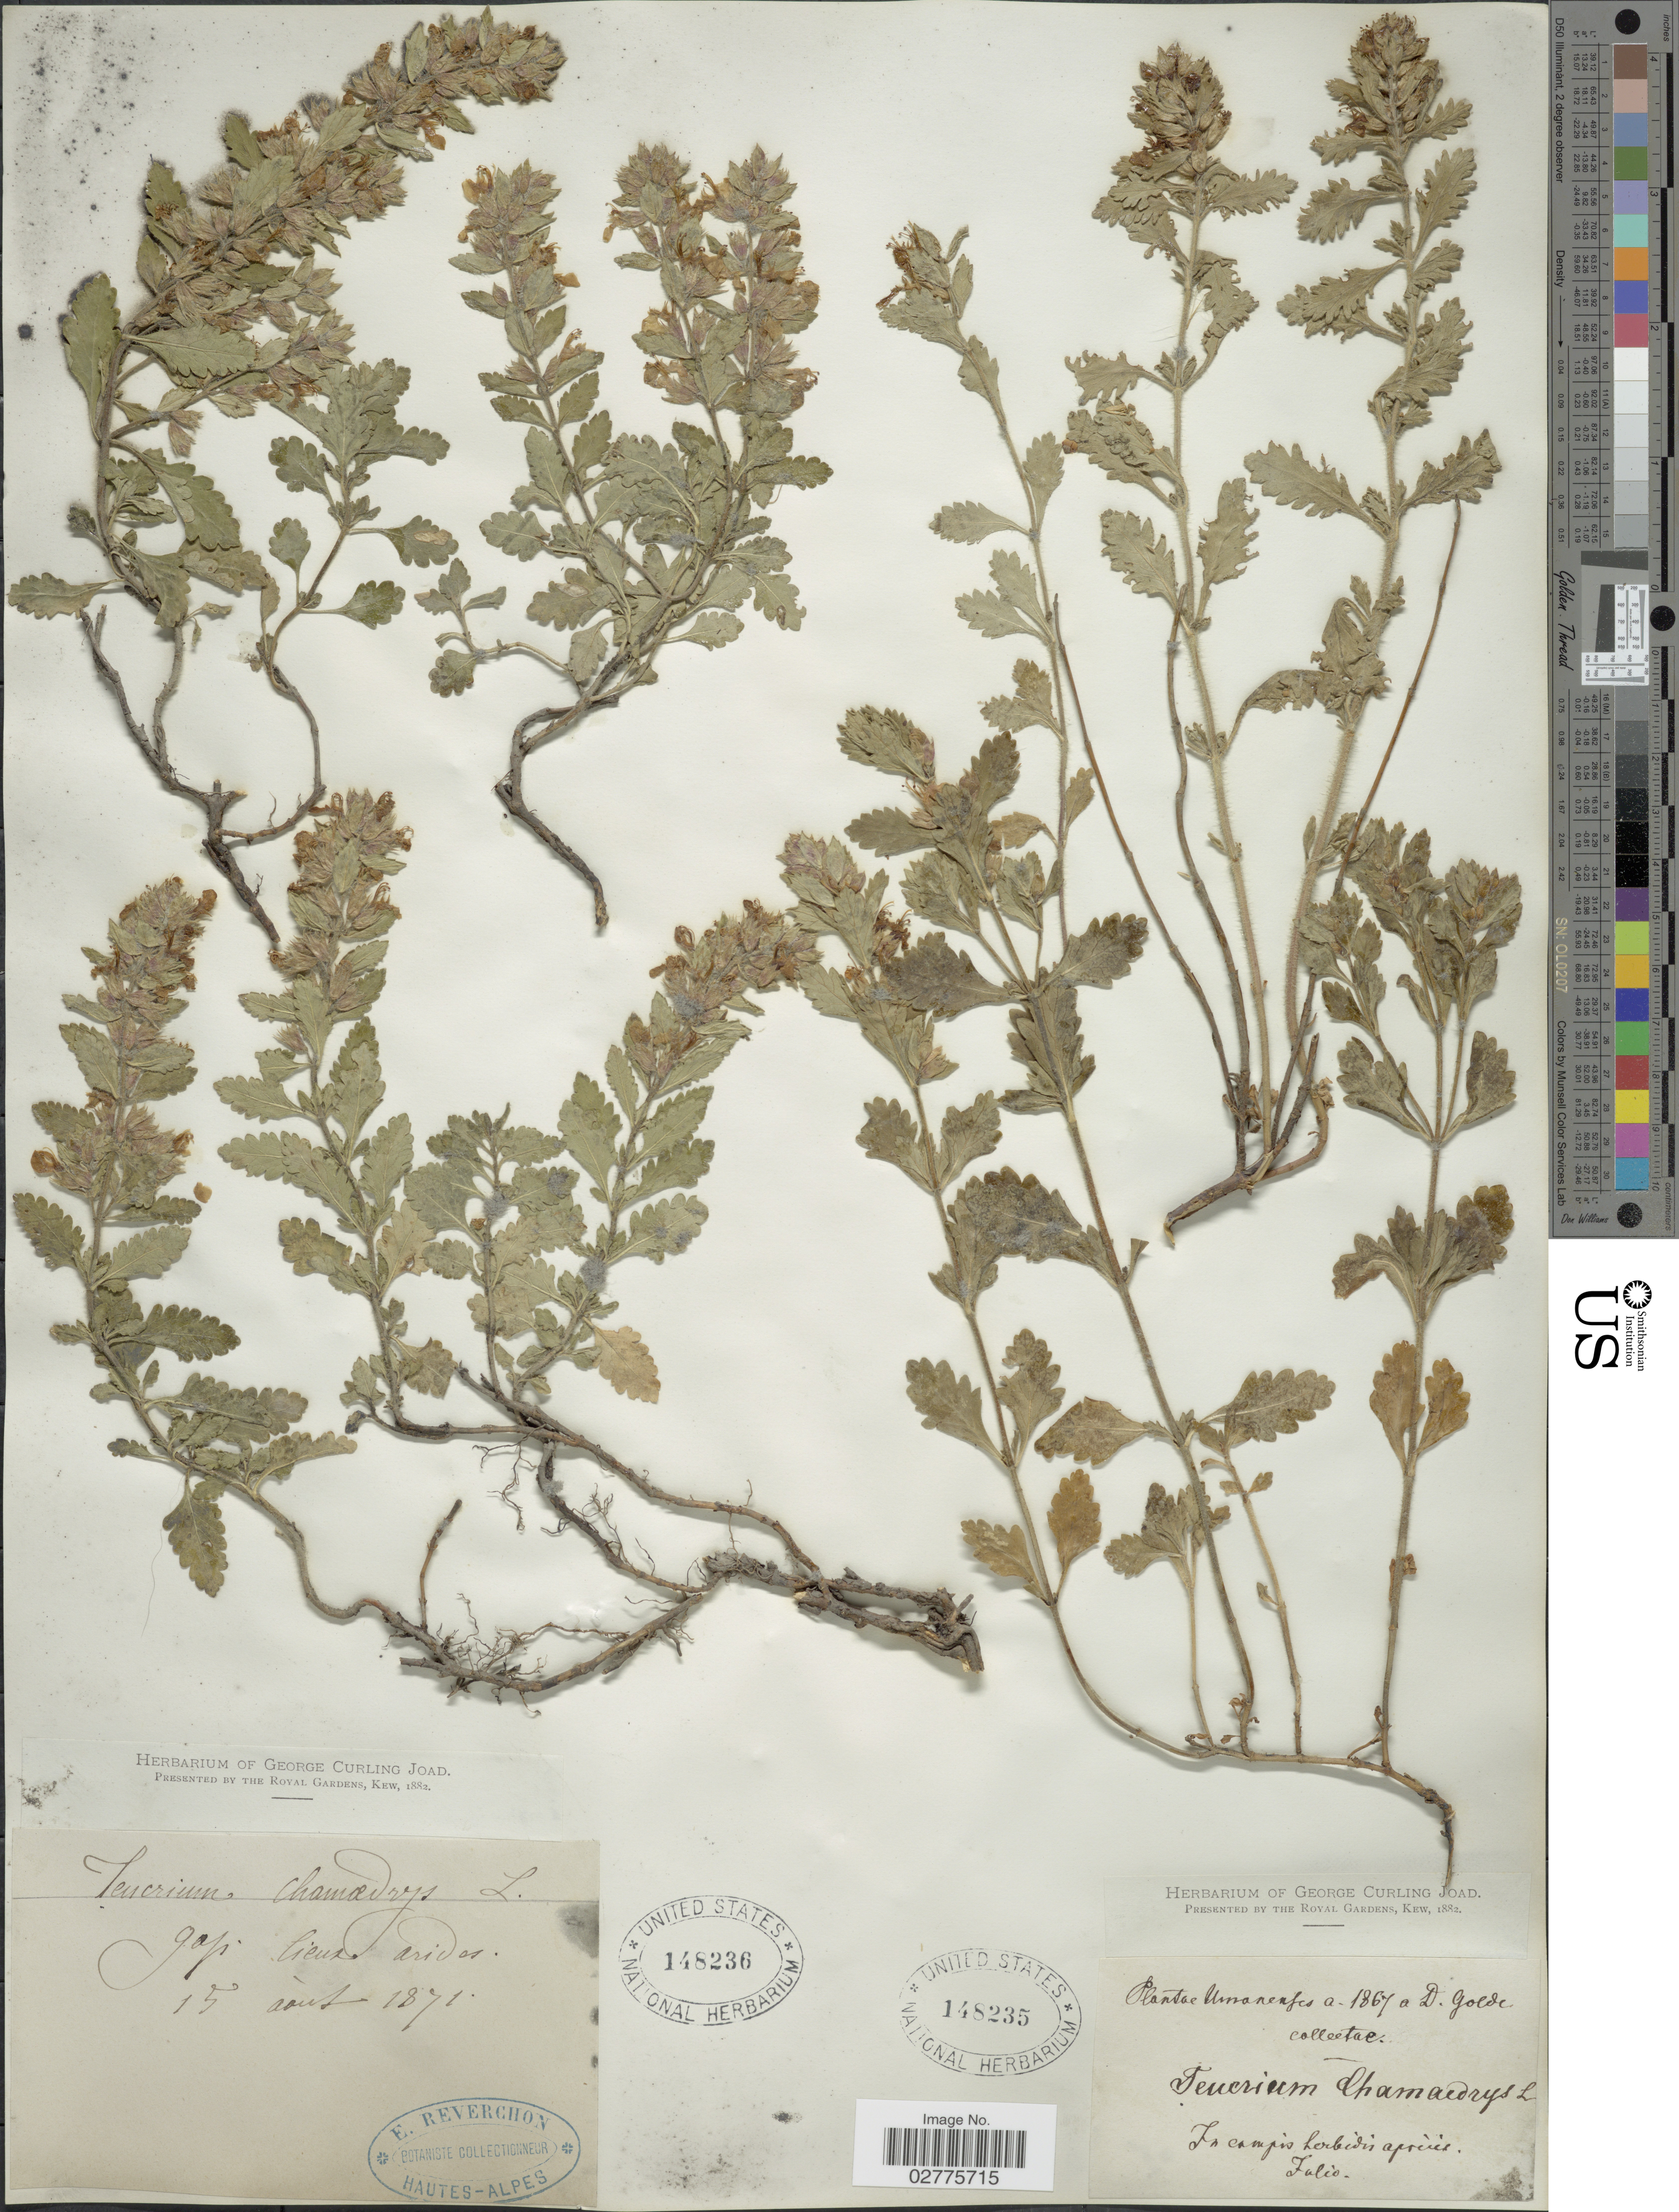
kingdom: Plantae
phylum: Tracheophyta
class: Magnoliopsida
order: Lamiales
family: Lamiaceae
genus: Teucrium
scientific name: Teucrium chamaedrys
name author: L.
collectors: E. Reverchon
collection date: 1871-08-15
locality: Gap lieux arides.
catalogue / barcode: US 148236